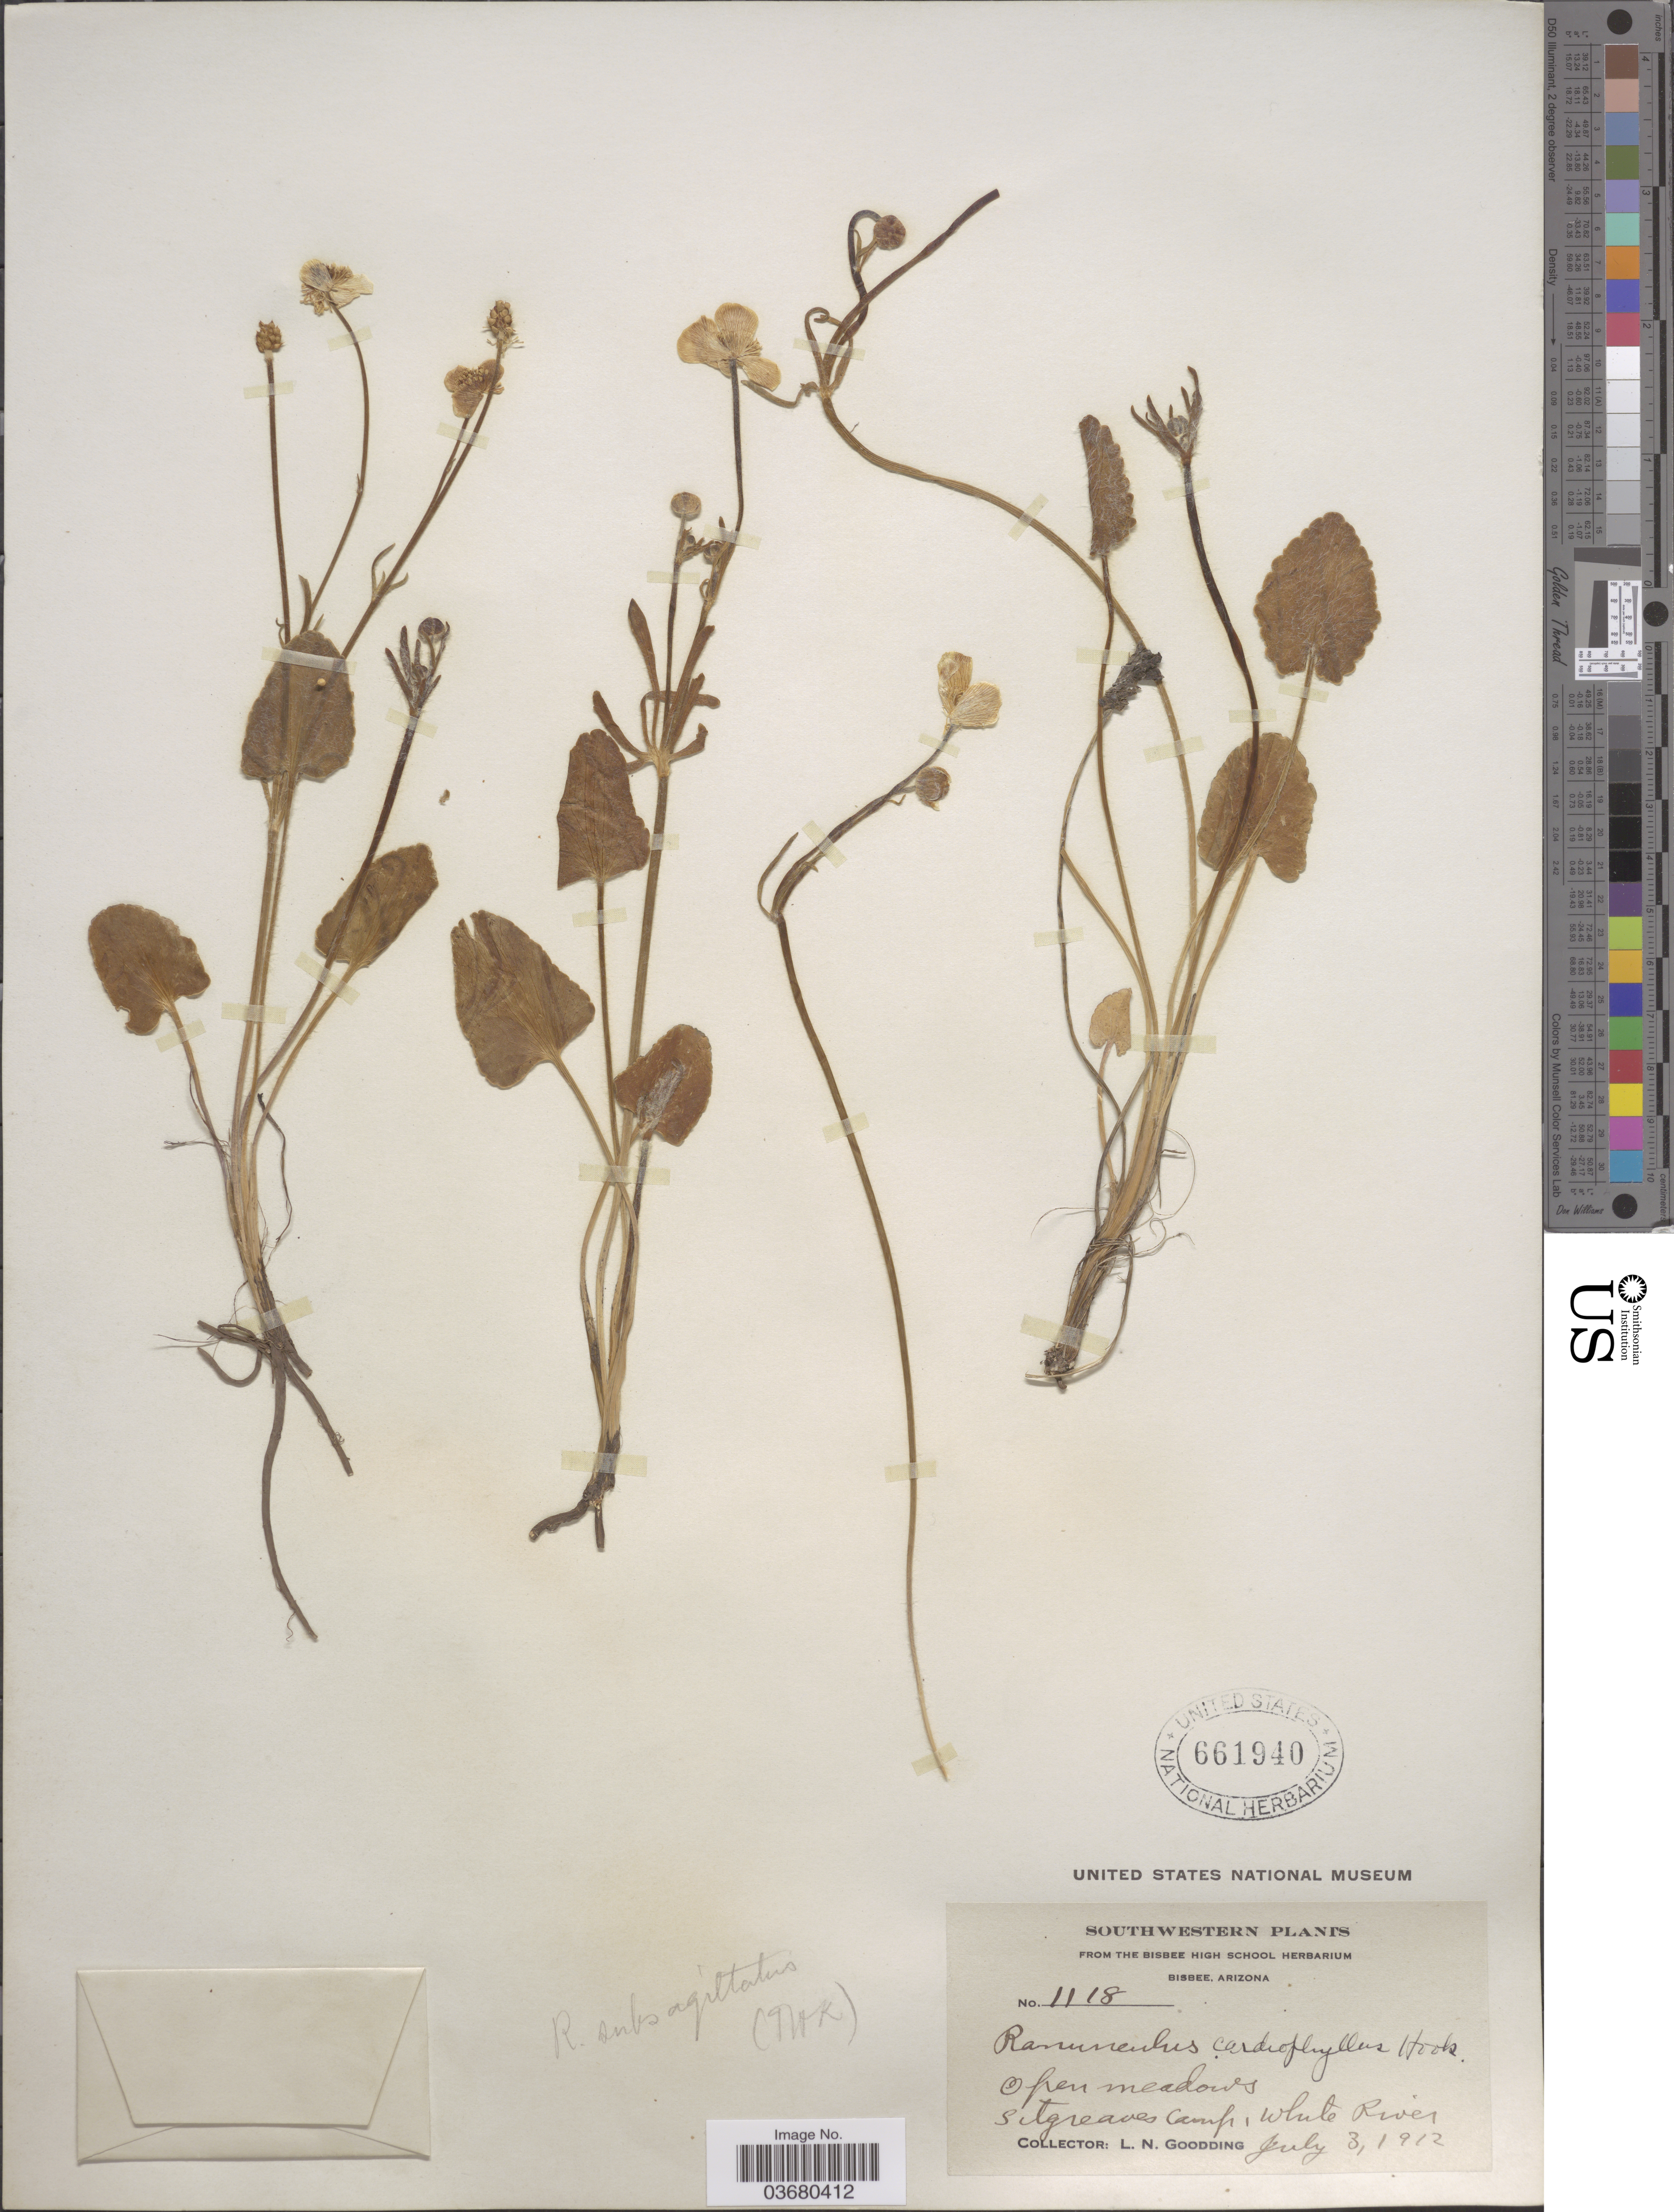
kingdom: Plantae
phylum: Tracheophyta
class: Magnoliopsida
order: Ranunculales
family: Ranunculaceae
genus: Ranunculus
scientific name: Ranunculus cardiophyllus var. subsagittatus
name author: (A. Gray) L.D. Benson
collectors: L. N. Goodding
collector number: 1118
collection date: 1912-07-03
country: United States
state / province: Arizona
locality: Southwestern. Sitgreaves camp, White River.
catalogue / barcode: US 661940